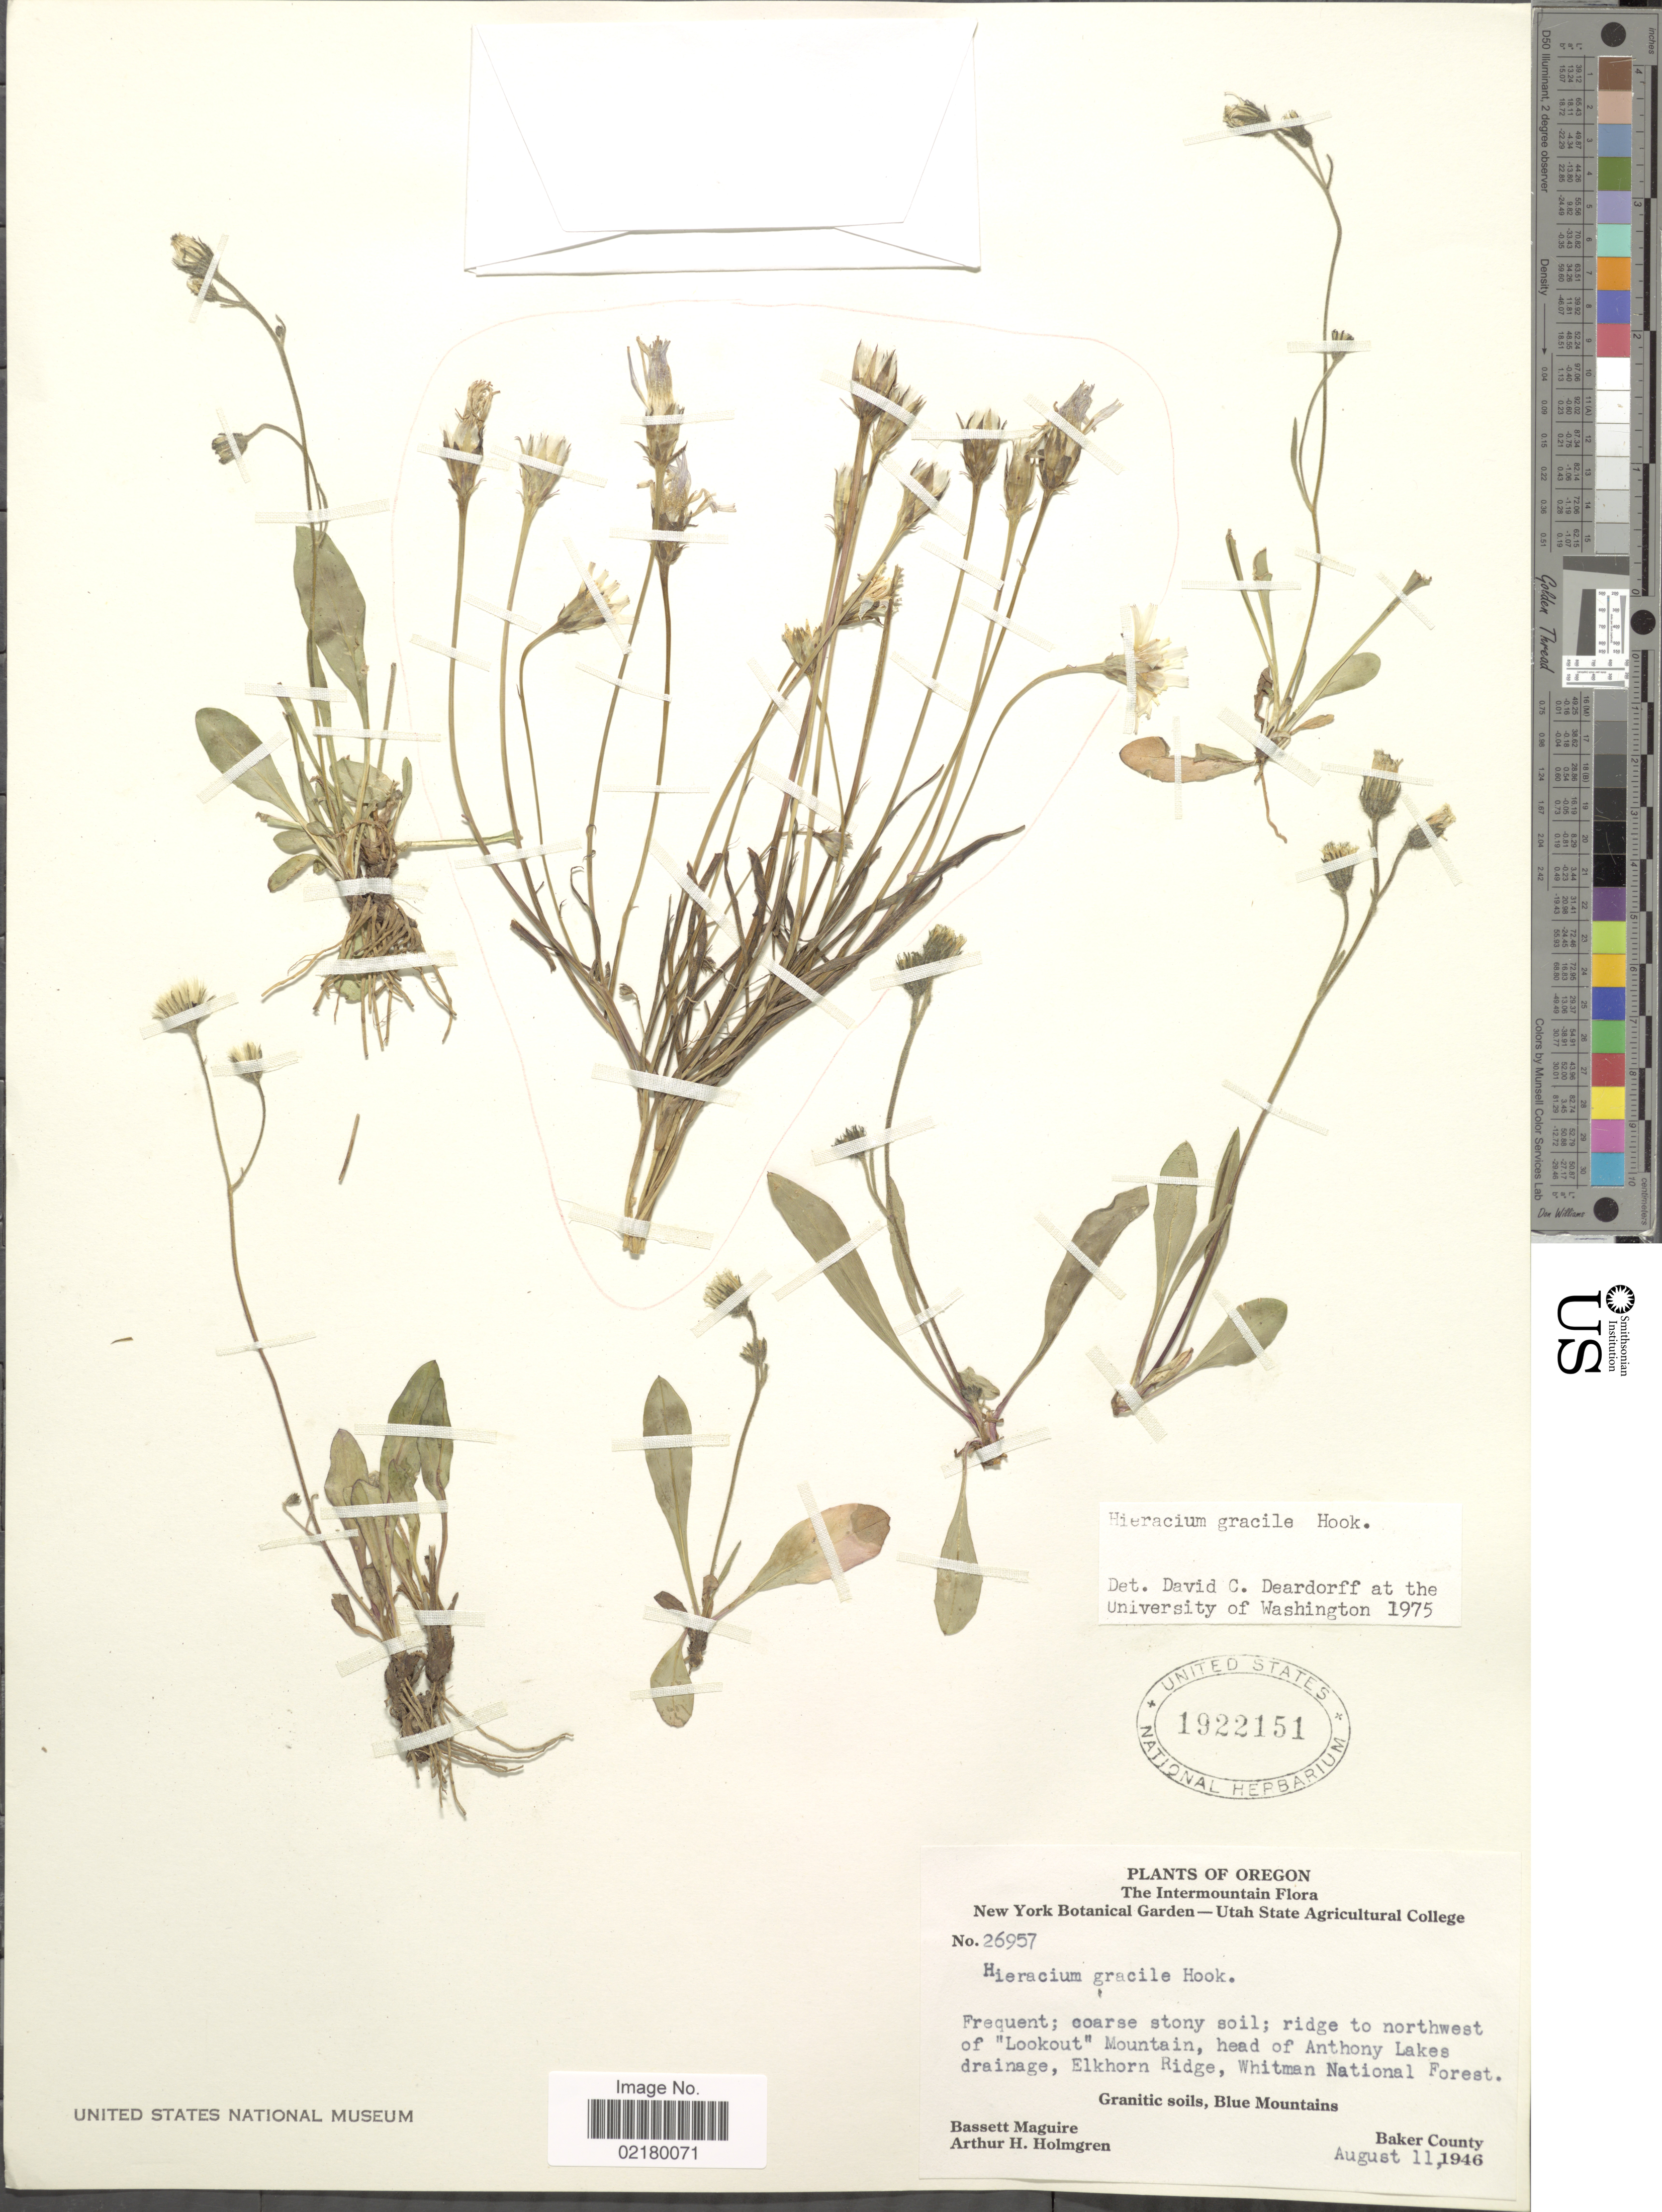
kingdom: Plantae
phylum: Tracheophyta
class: Magnoliopsida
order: Asterales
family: Asteraceae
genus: Hieracium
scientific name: Hieracium triste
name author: Willd. ex Spreng.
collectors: B. Maguire & A. H. Holmgren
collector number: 26957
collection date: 1946-08-11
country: United States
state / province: Oregon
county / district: Baker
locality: The Intermountain, Frequent; coarse stony soil; ridge to northwest of 'Lookout' Mountain, head of Anthony Lakes drainage, Elkhorn Ridge, Whitman National Forest, Granitic soils, Blue Mountains, Baker County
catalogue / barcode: US 1922151